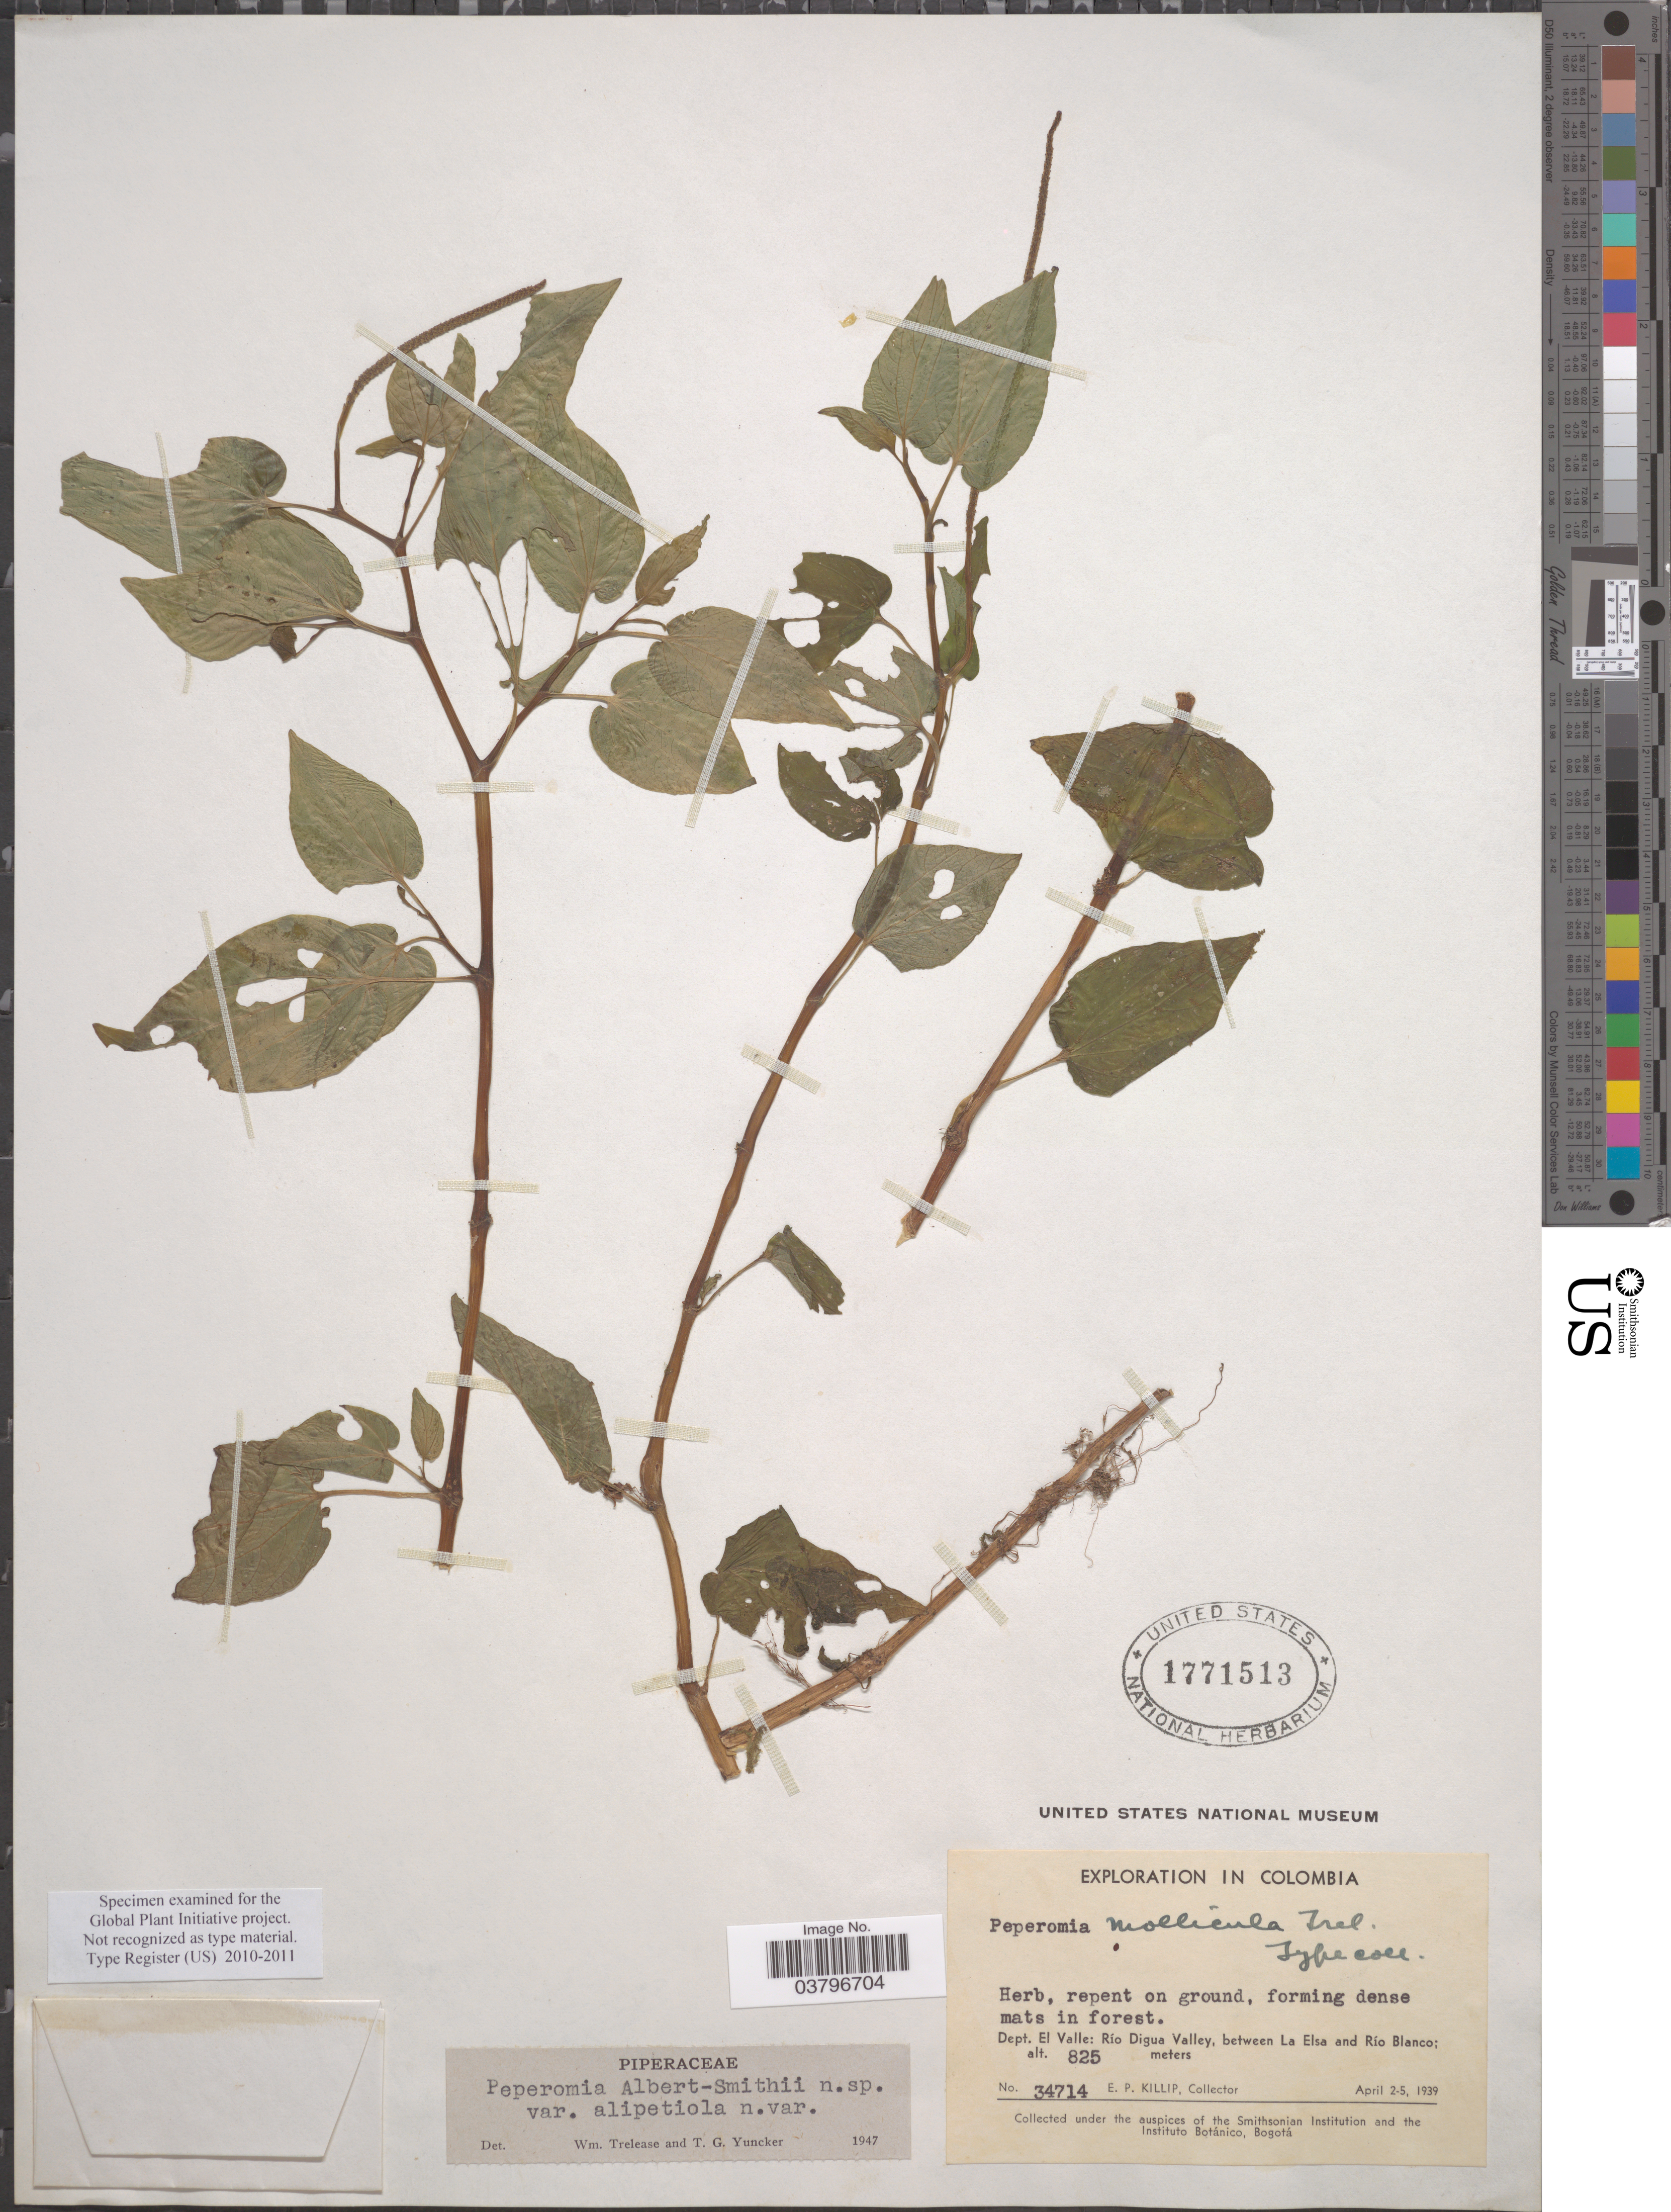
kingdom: Plantae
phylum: Tracheophyta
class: Magnoliopsida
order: Piperales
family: Piperaceae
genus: Peperomia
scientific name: Peperomia sp. nov.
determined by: Jiménez, José Estaban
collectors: E. P. Killip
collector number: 34714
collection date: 1939-04-02/1939-04-05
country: Colombia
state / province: Valle del Cauca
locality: Dept. El Valle: Río Digua Valley, between La Elsa and Río Blanco.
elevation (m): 825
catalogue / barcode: US 1771513